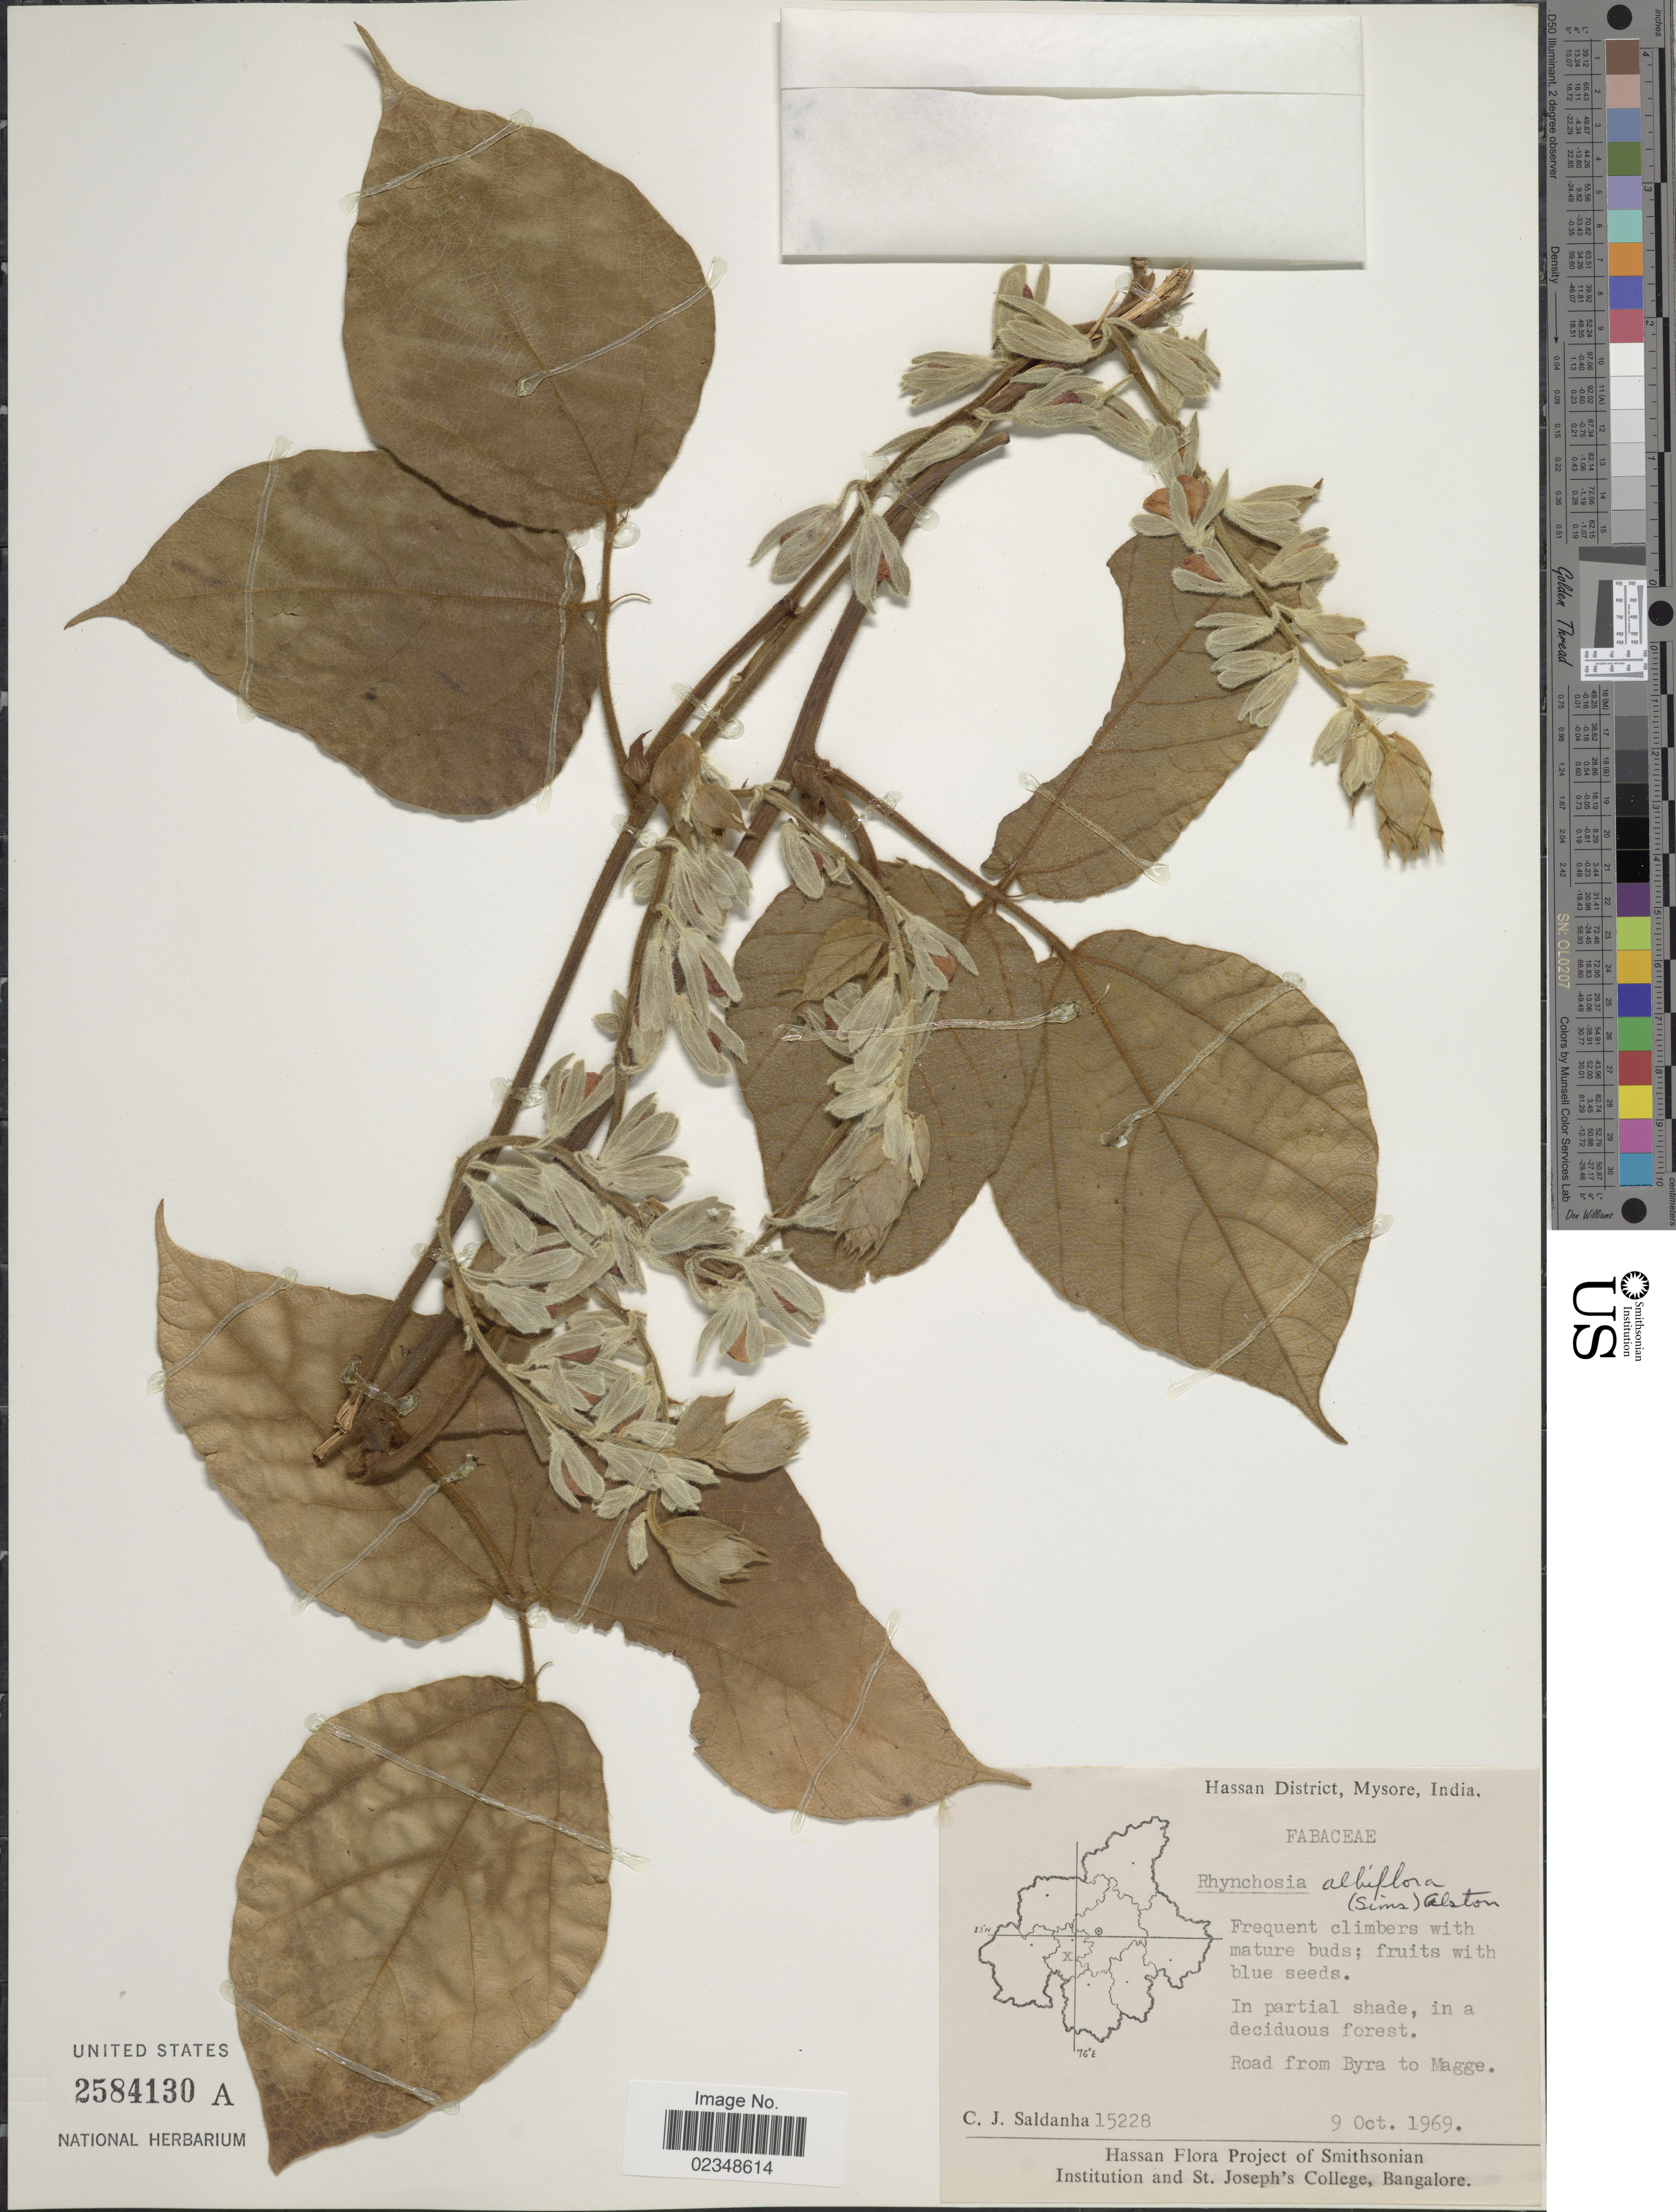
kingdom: Plantae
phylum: Tracheophyta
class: Magnoliopsida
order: Fabales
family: Fabaceae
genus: Rhynchosia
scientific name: Rhynchosia albiflora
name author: (Sims) Alston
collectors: C. J. Saldanha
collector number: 15228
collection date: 1969-10-09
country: India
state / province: Karnataka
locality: Hassan District, Mysore, Road from Byra to Magge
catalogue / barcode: US 2584130A